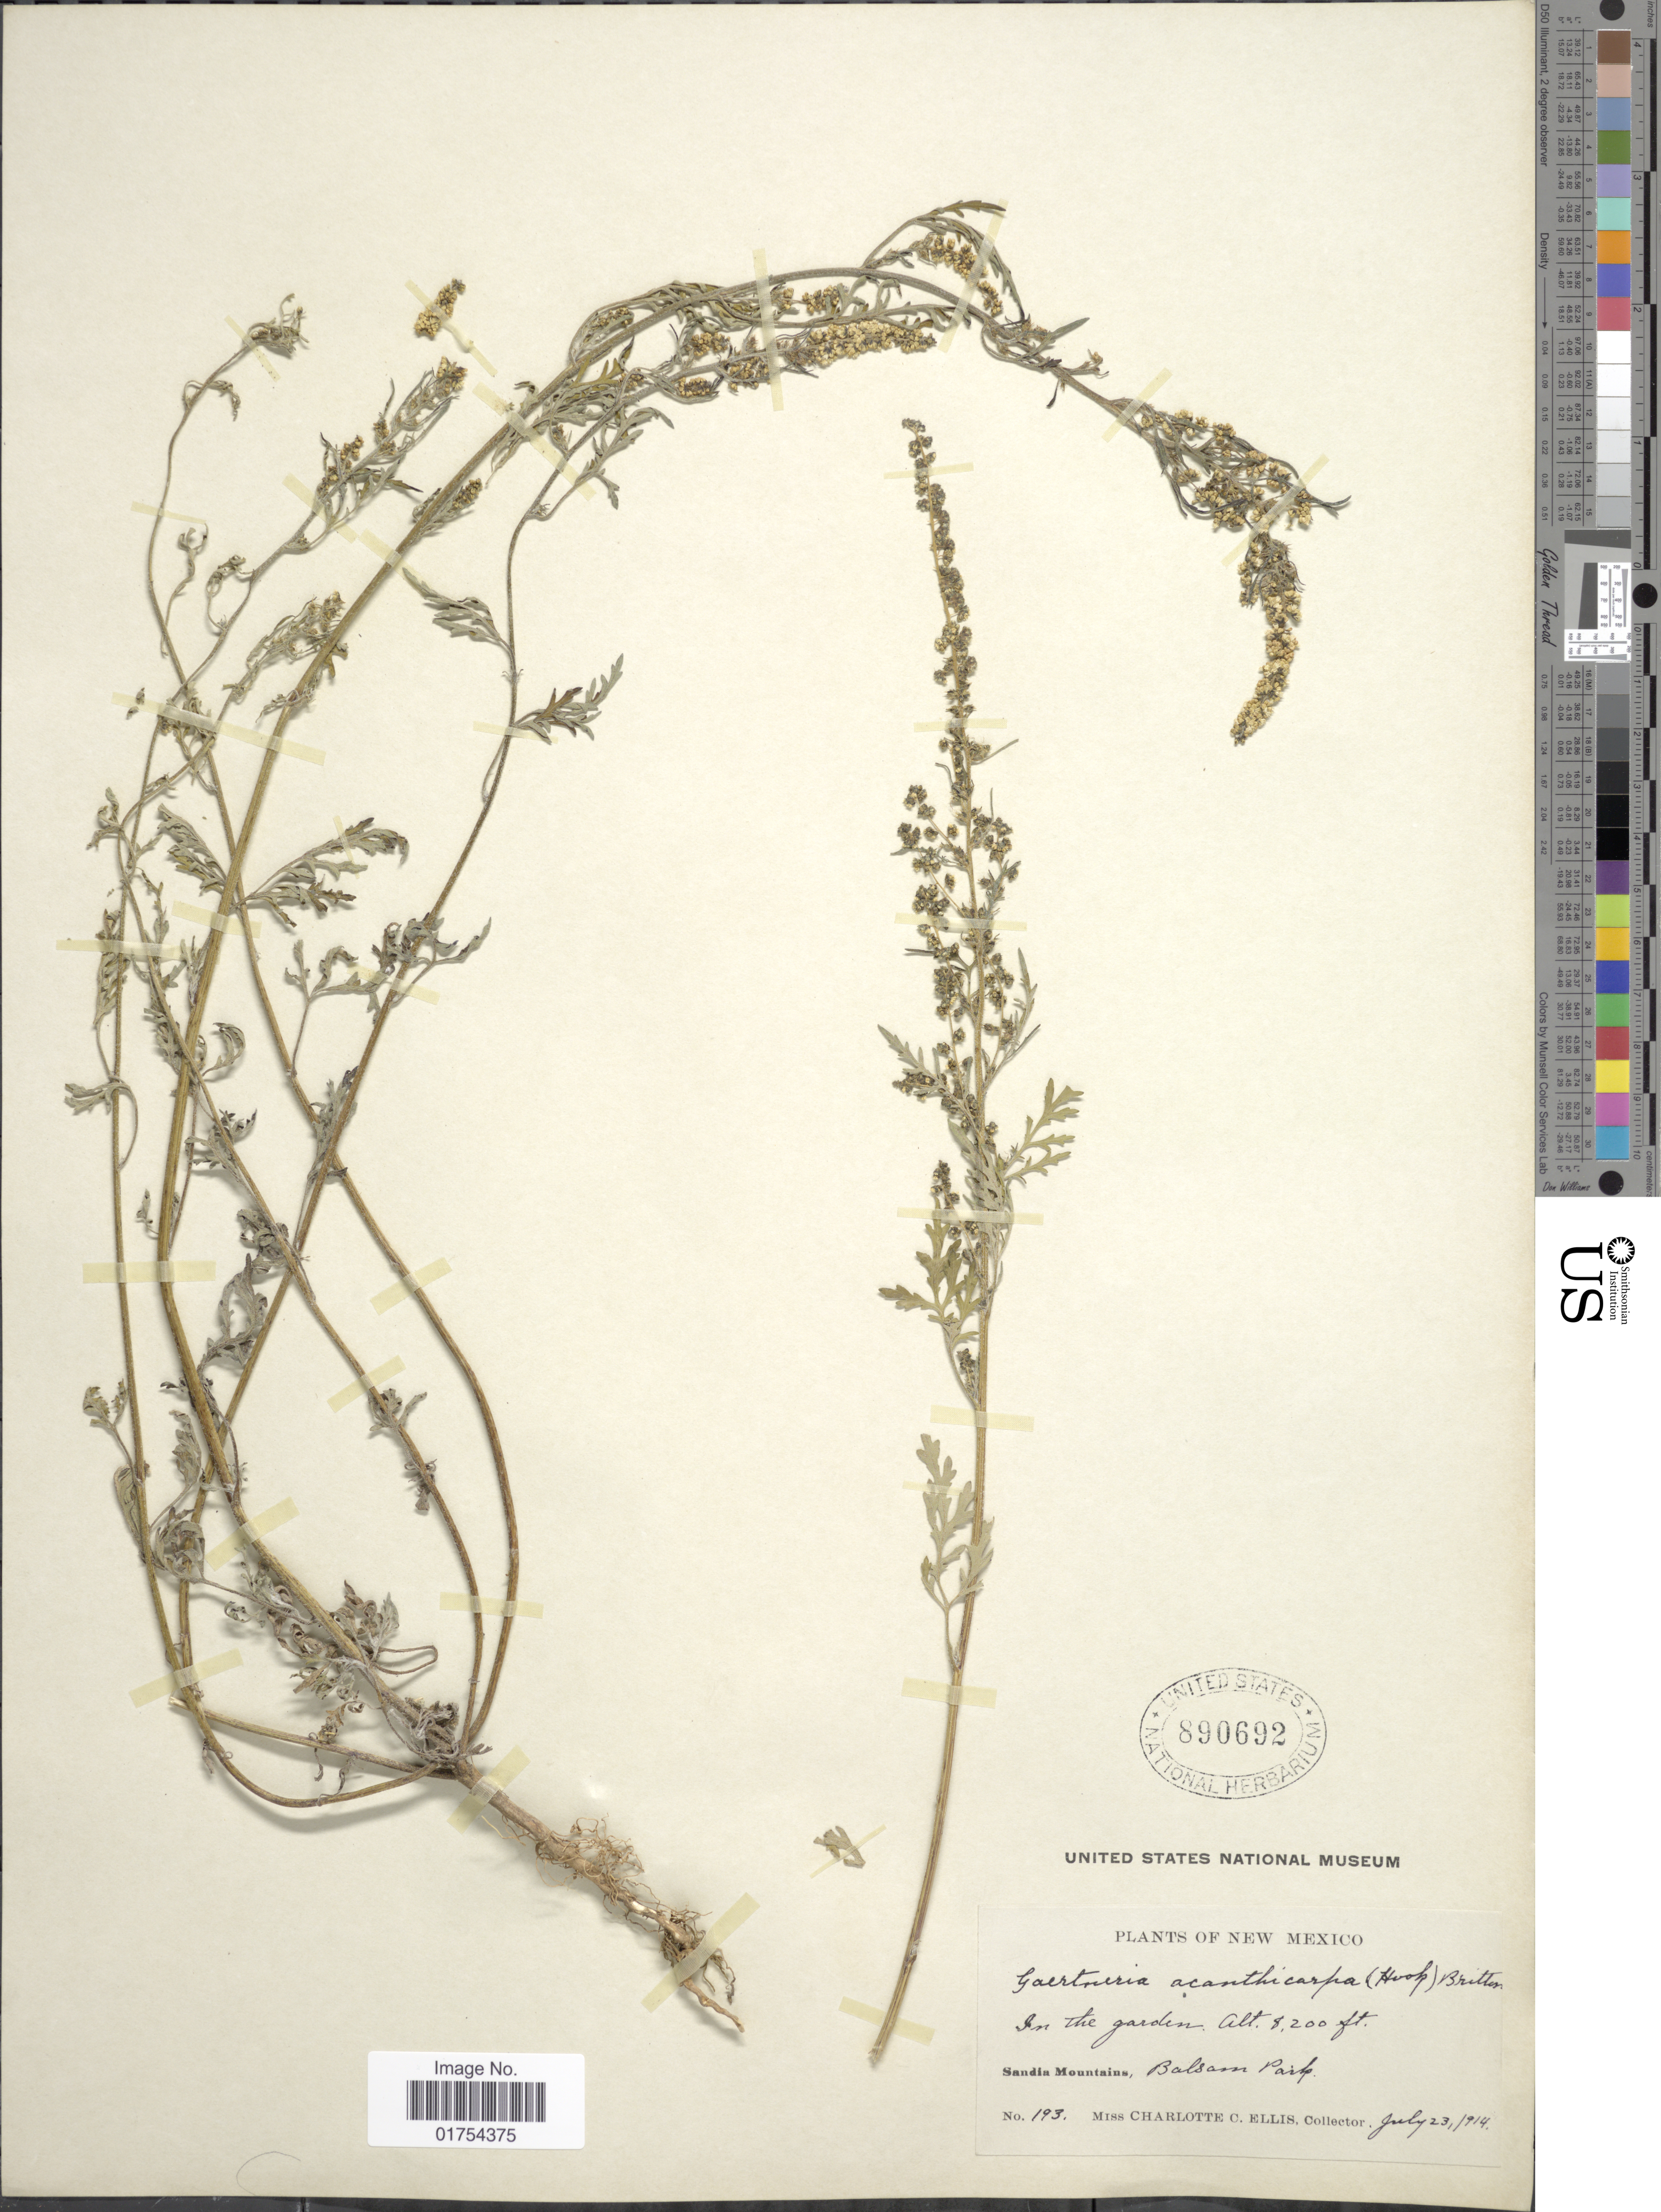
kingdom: Plantae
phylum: Tracheophyta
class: Magnoliopsida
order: Asterales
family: Asteraceae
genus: Franseria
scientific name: Franseria acanthicarpa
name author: Coville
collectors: C. C. Ellis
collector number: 193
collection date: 1914-07-23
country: United States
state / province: New Mexico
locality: Sandy Mountains, Balsam Park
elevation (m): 2499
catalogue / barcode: US 890692